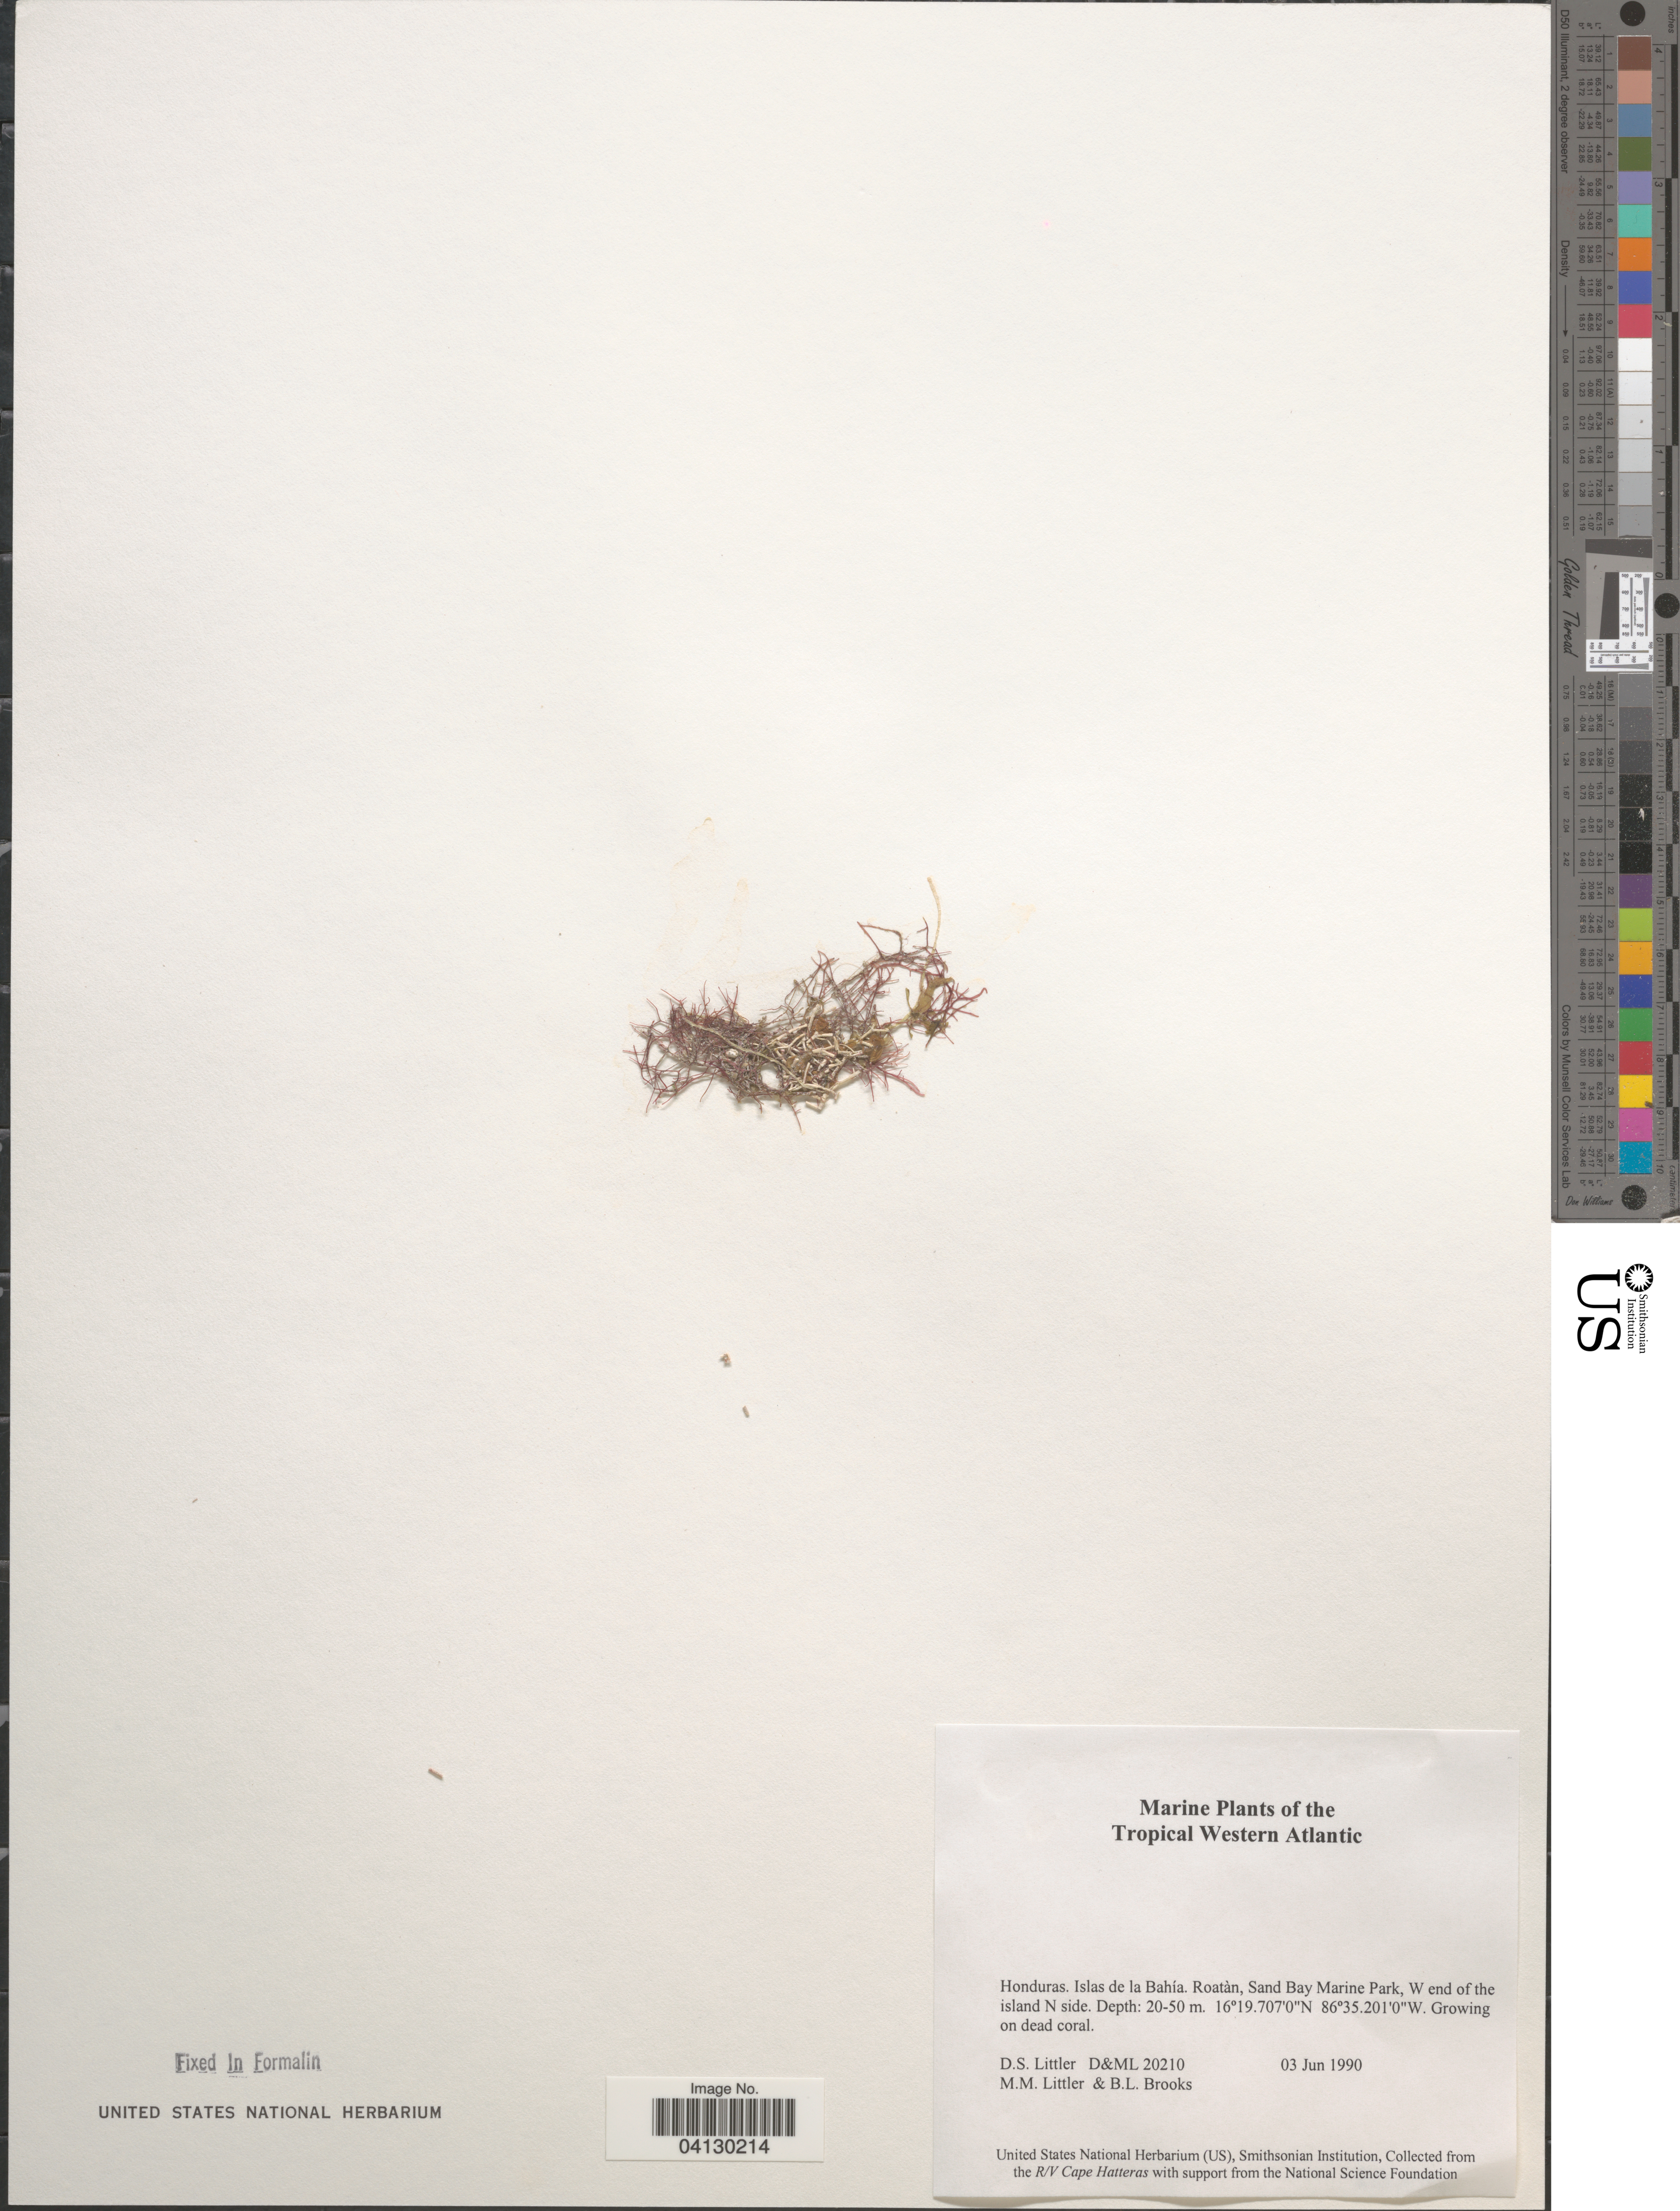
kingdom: Plantae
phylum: Rhodophyta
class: Florideophyceae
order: Nemaliales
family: Galaxauraceae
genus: Galaxaura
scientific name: Galaxaura sp.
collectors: D. S. Littler & B. Brooks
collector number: D&ML20210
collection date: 1990-06-03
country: Honduras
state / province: Islas de la Bahía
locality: Tropical Western Atlantic. Roatàn, Sand Bay Marine Park, W end of the island N side.